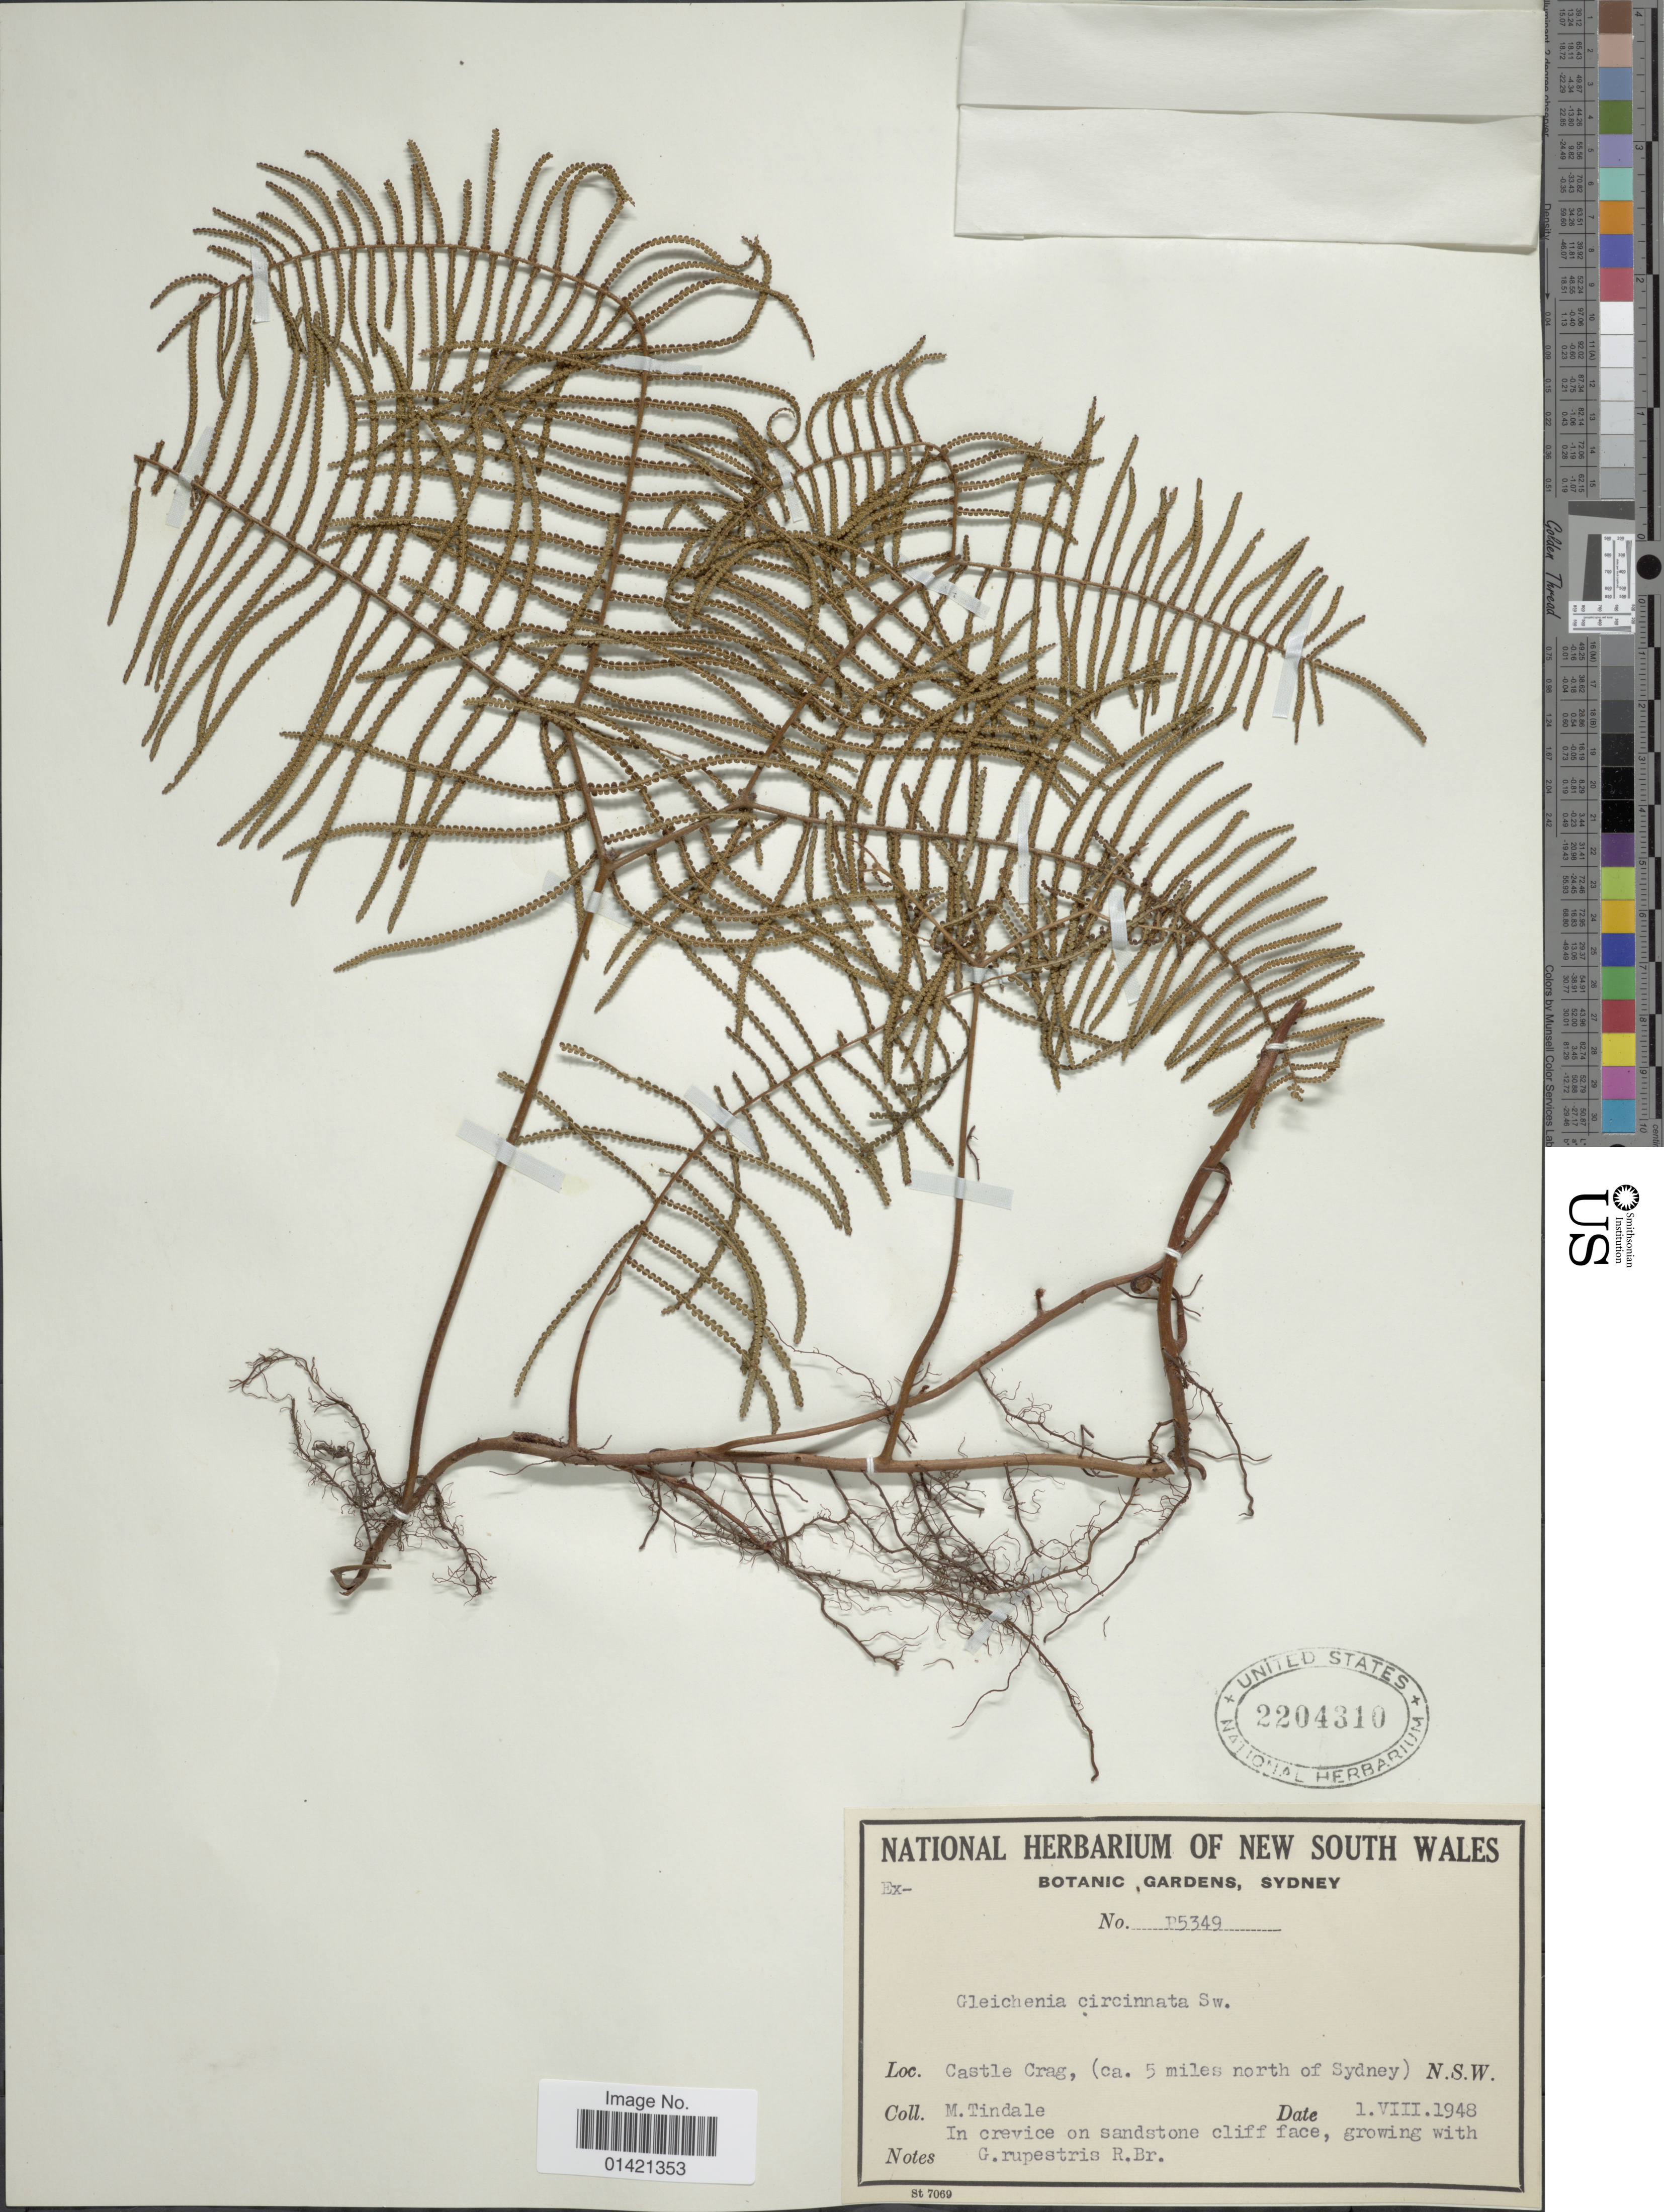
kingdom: Plantae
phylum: Tracheophyta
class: Polypodiopsida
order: Gleicheniales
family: Gleicheniaceae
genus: Gleichenia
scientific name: Gleichenia dicarpa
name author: R. Br.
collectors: M. D. Tindale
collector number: P5349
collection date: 1948-08-01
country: Australia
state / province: New South Wales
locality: Castle Crag, (ca. 5 miles north of Sydney) N.S.W.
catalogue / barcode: US 2204310